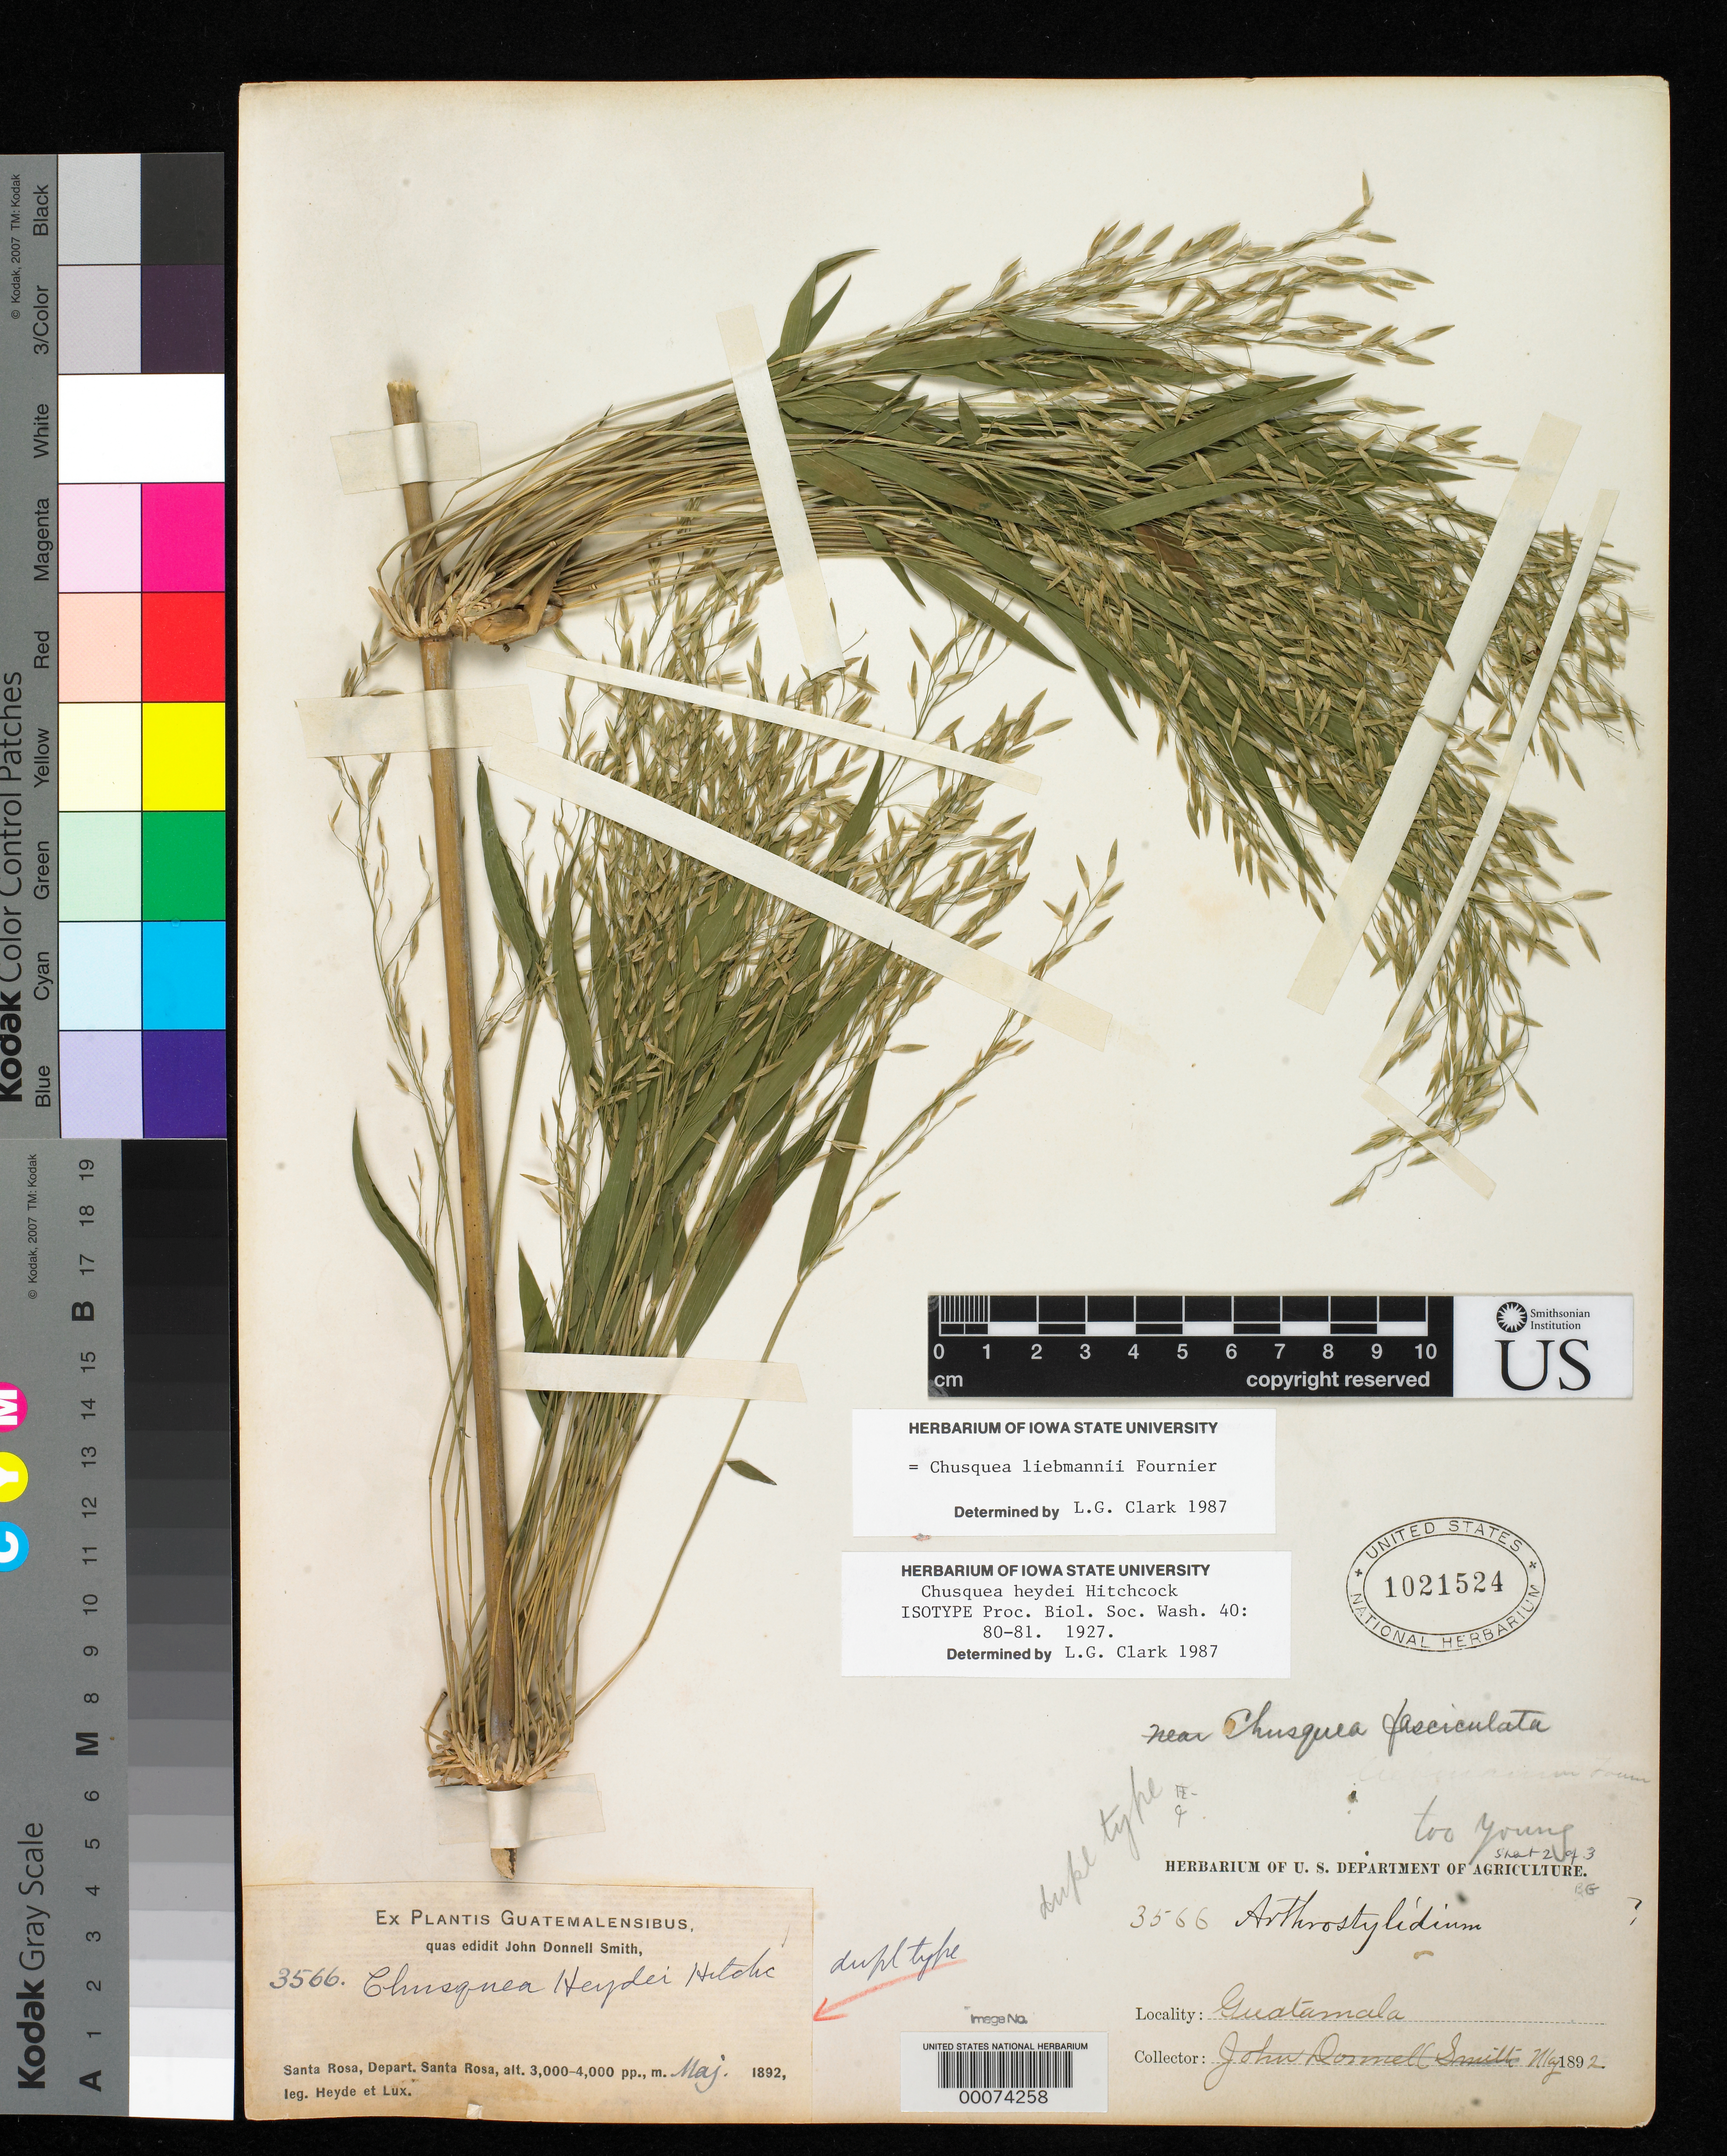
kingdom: Plantae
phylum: Tracheophyta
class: Liliopsida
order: Poales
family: Poaceae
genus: Chusquea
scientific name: Chusquea heydei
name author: Hitchc.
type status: Isotype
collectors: E. T. Heyde & E. Lux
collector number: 3566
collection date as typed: May 1892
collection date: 1892-05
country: Guatemala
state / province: Santa Rosa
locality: Santa Rosa.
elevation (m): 3000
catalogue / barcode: US 1021524